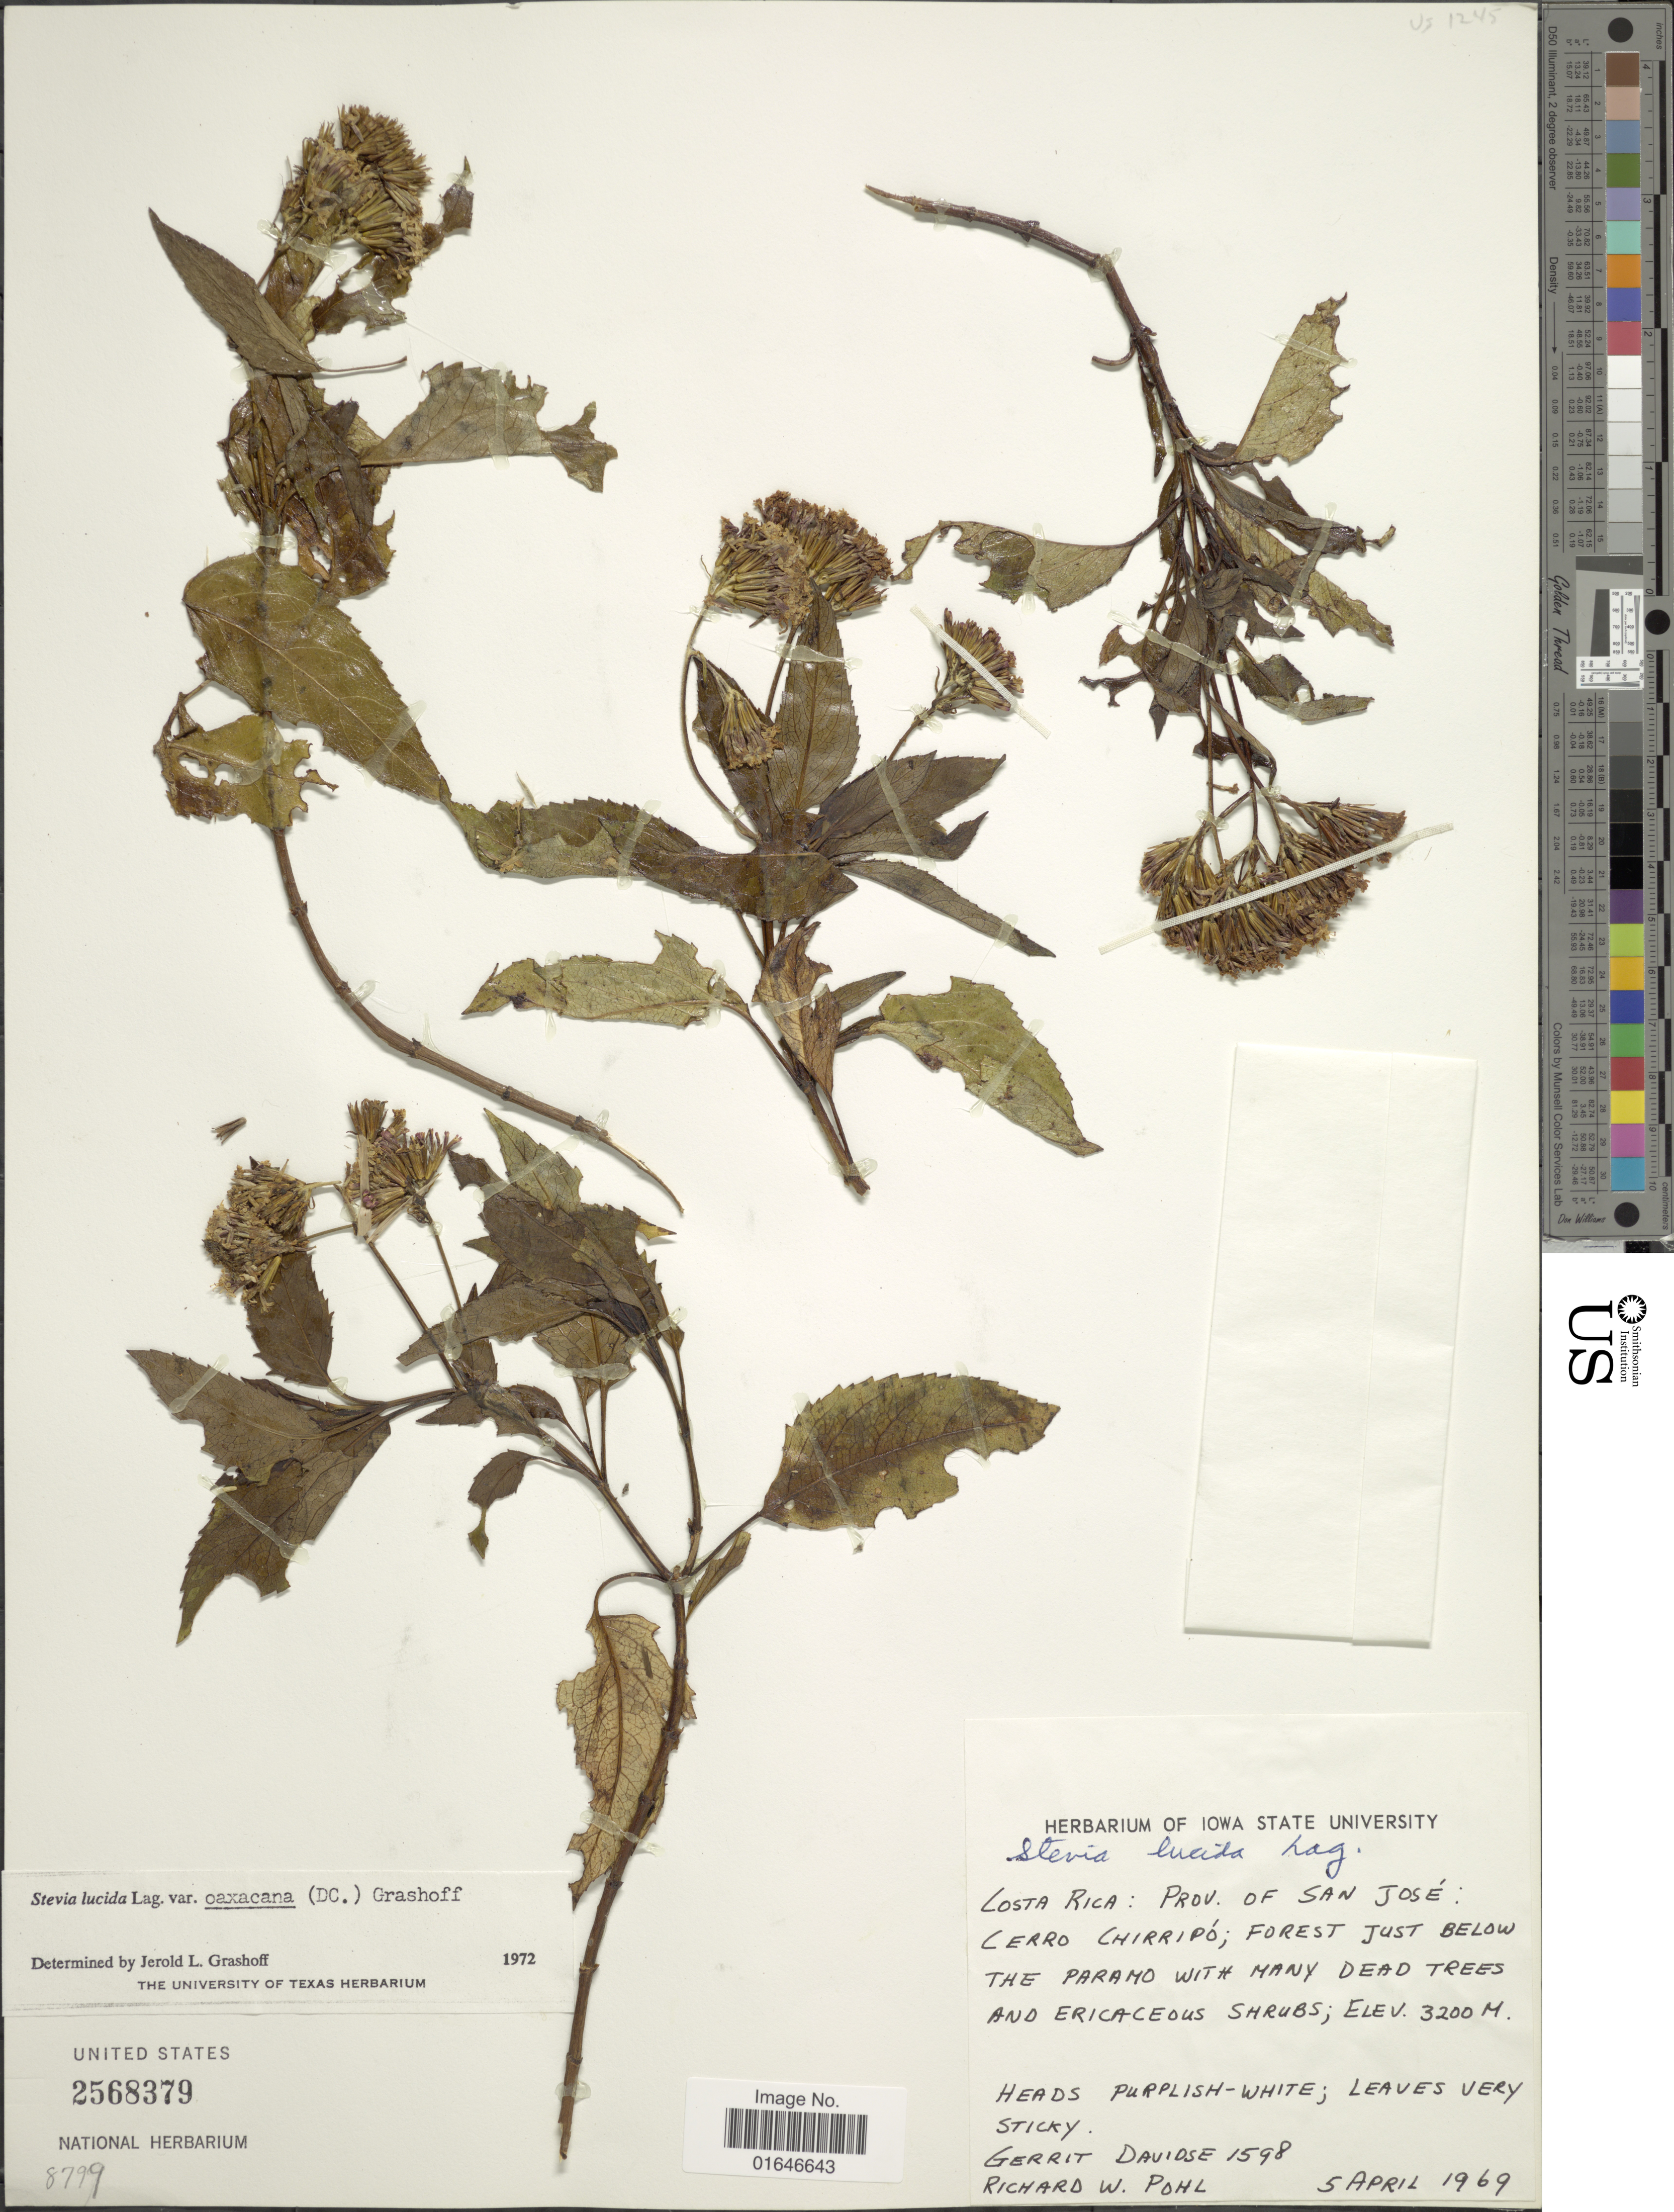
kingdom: Plantae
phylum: Tracheophyta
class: Magnoliopsida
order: Asterales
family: Asteraceae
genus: Stevia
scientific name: Stevia lucida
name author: Lag.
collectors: G. Davidse & R. W. Pohl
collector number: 1598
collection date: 1969-04-05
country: Costa Rica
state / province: San José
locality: Prov. of San Jose, Cerro Chirripo, forest just below the Paramo.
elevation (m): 3200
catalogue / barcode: US 2568379